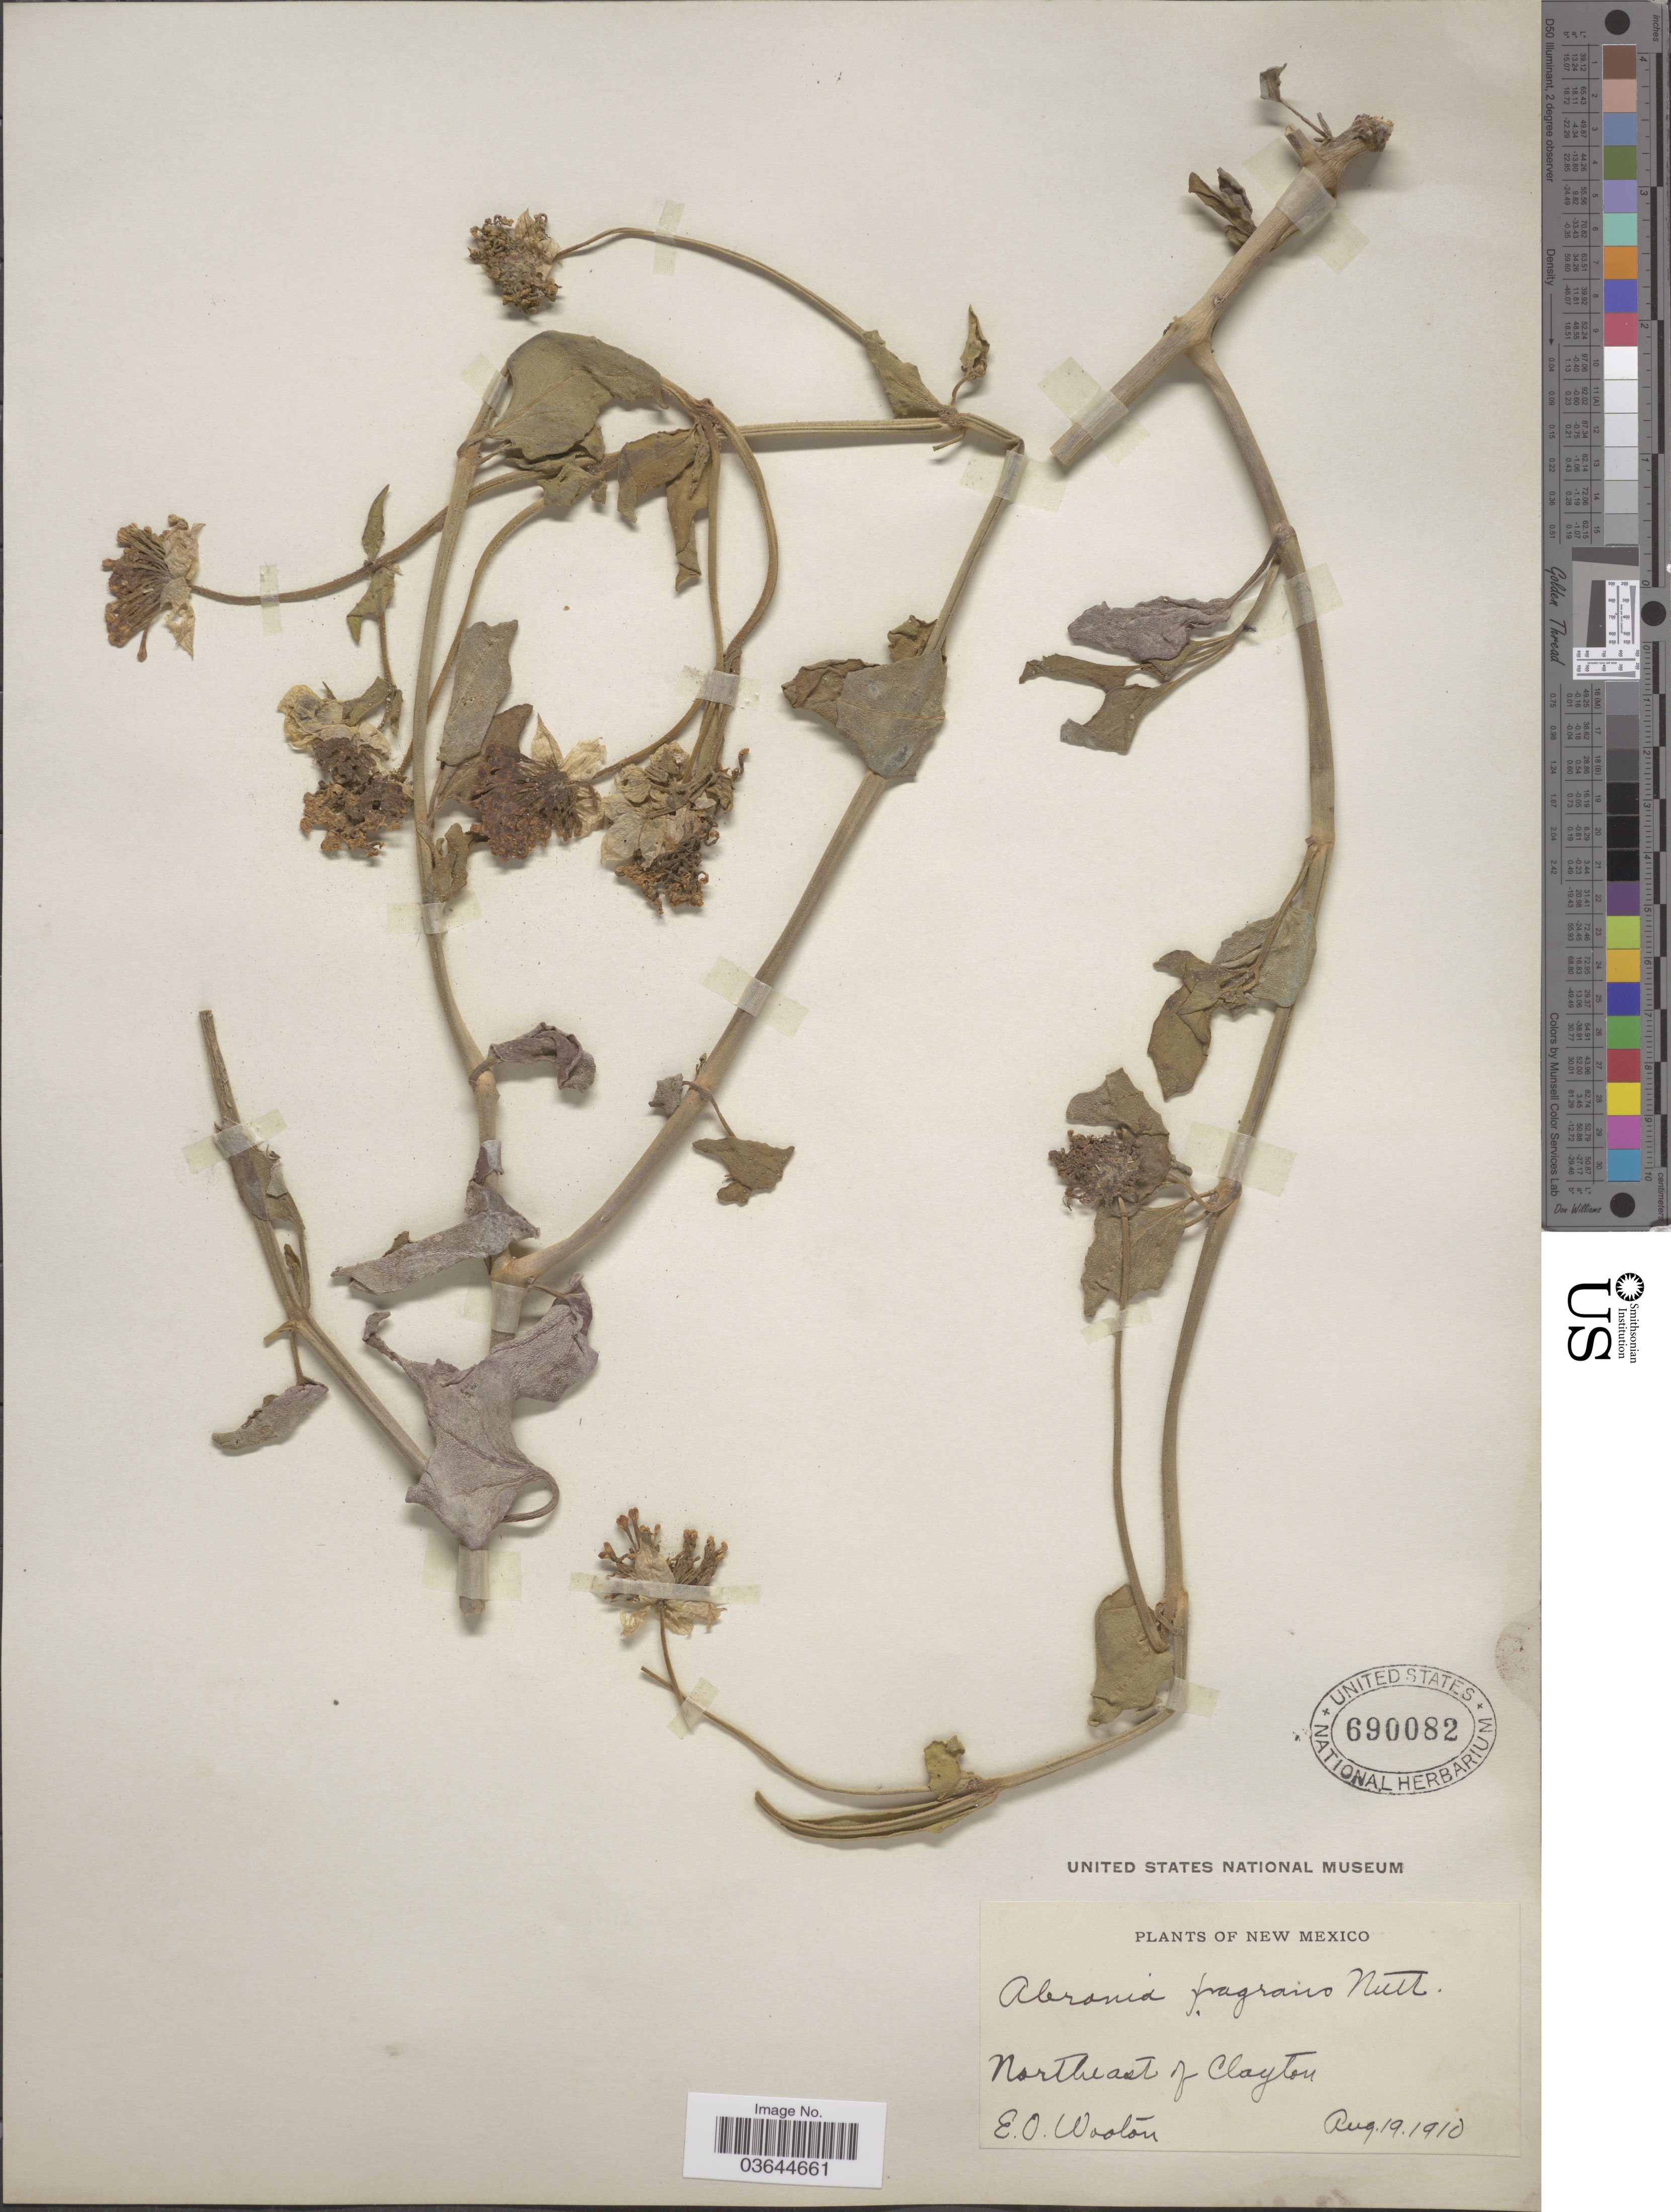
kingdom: Plantae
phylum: Tracheophyta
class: Magnoliopsida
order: Caryophyllales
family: Nyctaginaceae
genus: Abronia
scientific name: Abronia fragrans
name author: Nutt. ex Hook.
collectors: E. O. Wooton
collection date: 1910-08-19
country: United States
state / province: New Mexico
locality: Northeast of Clayton.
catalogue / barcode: US 690082